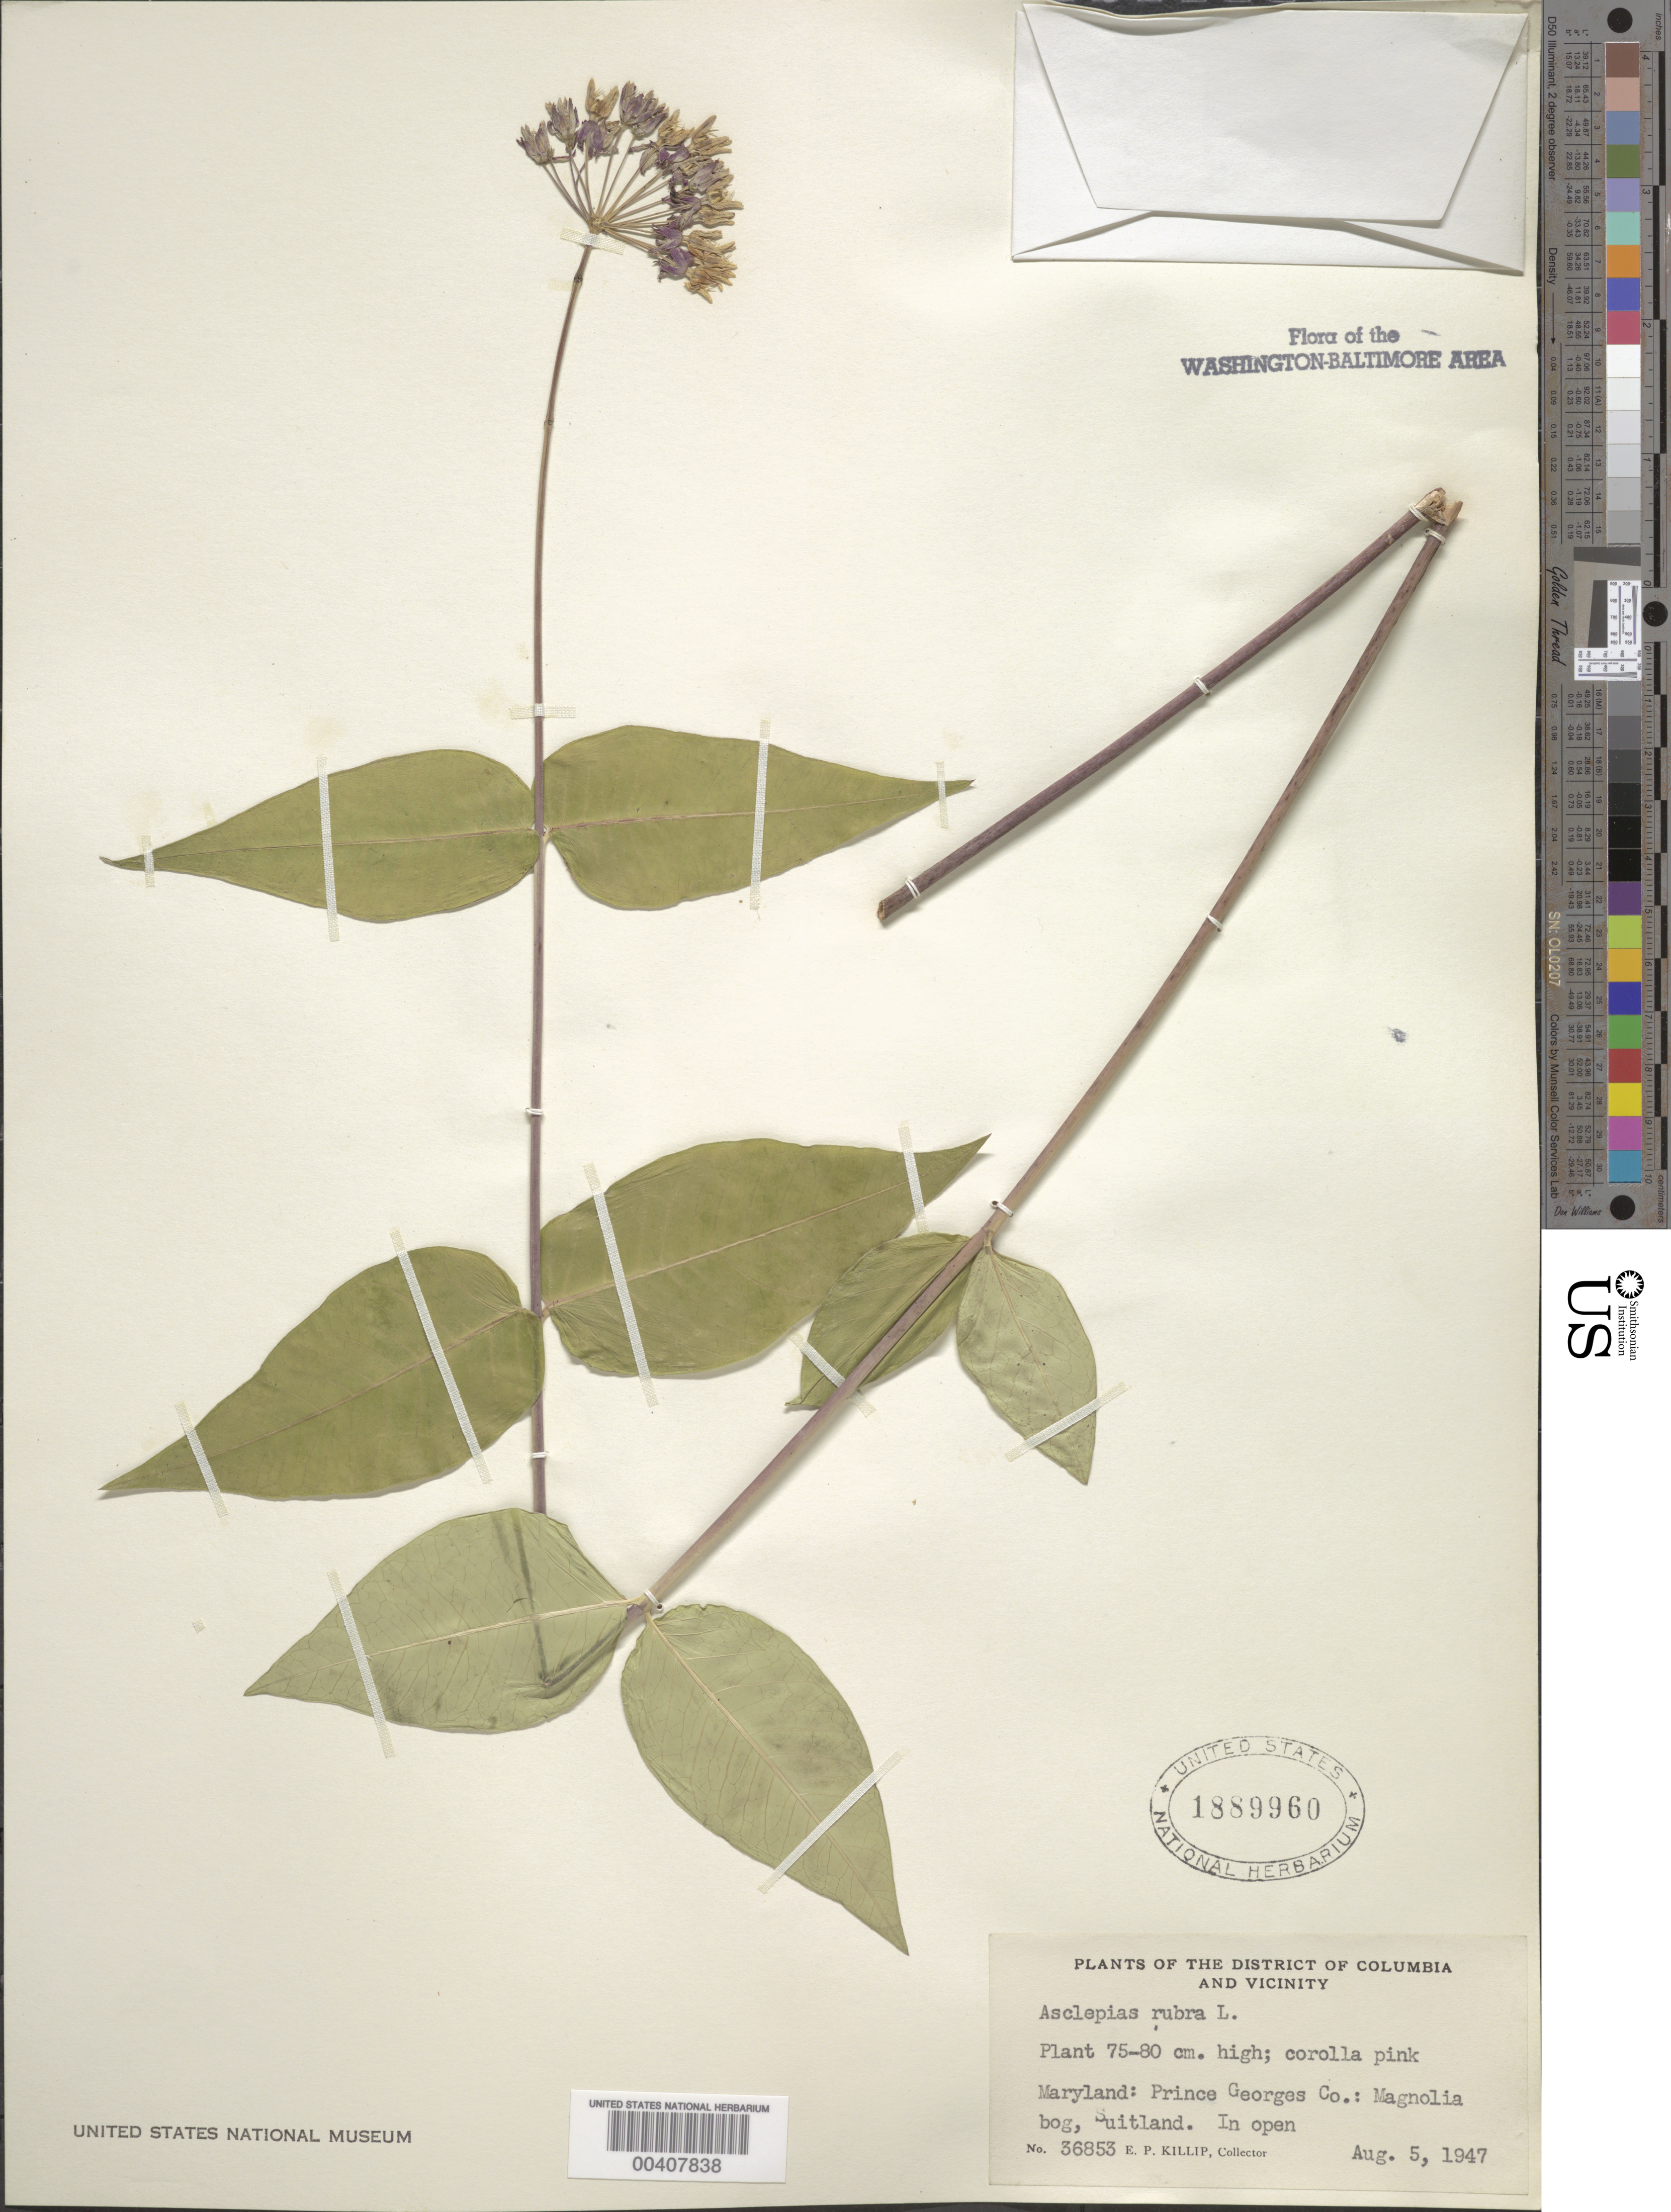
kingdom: Plantae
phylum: Tracheophyta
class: Magnoliopsida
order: Gentianales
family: Apocynaceae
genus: Asclepias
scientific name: Asclepias rubra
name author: L.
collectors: E. P. Killip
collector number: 36853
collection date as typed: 05 Aug 1947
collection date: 1947-08-05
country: United States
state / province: Maryland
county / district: Prince George's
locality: Magnolia Bog, Suitland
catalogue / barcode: US 1889960